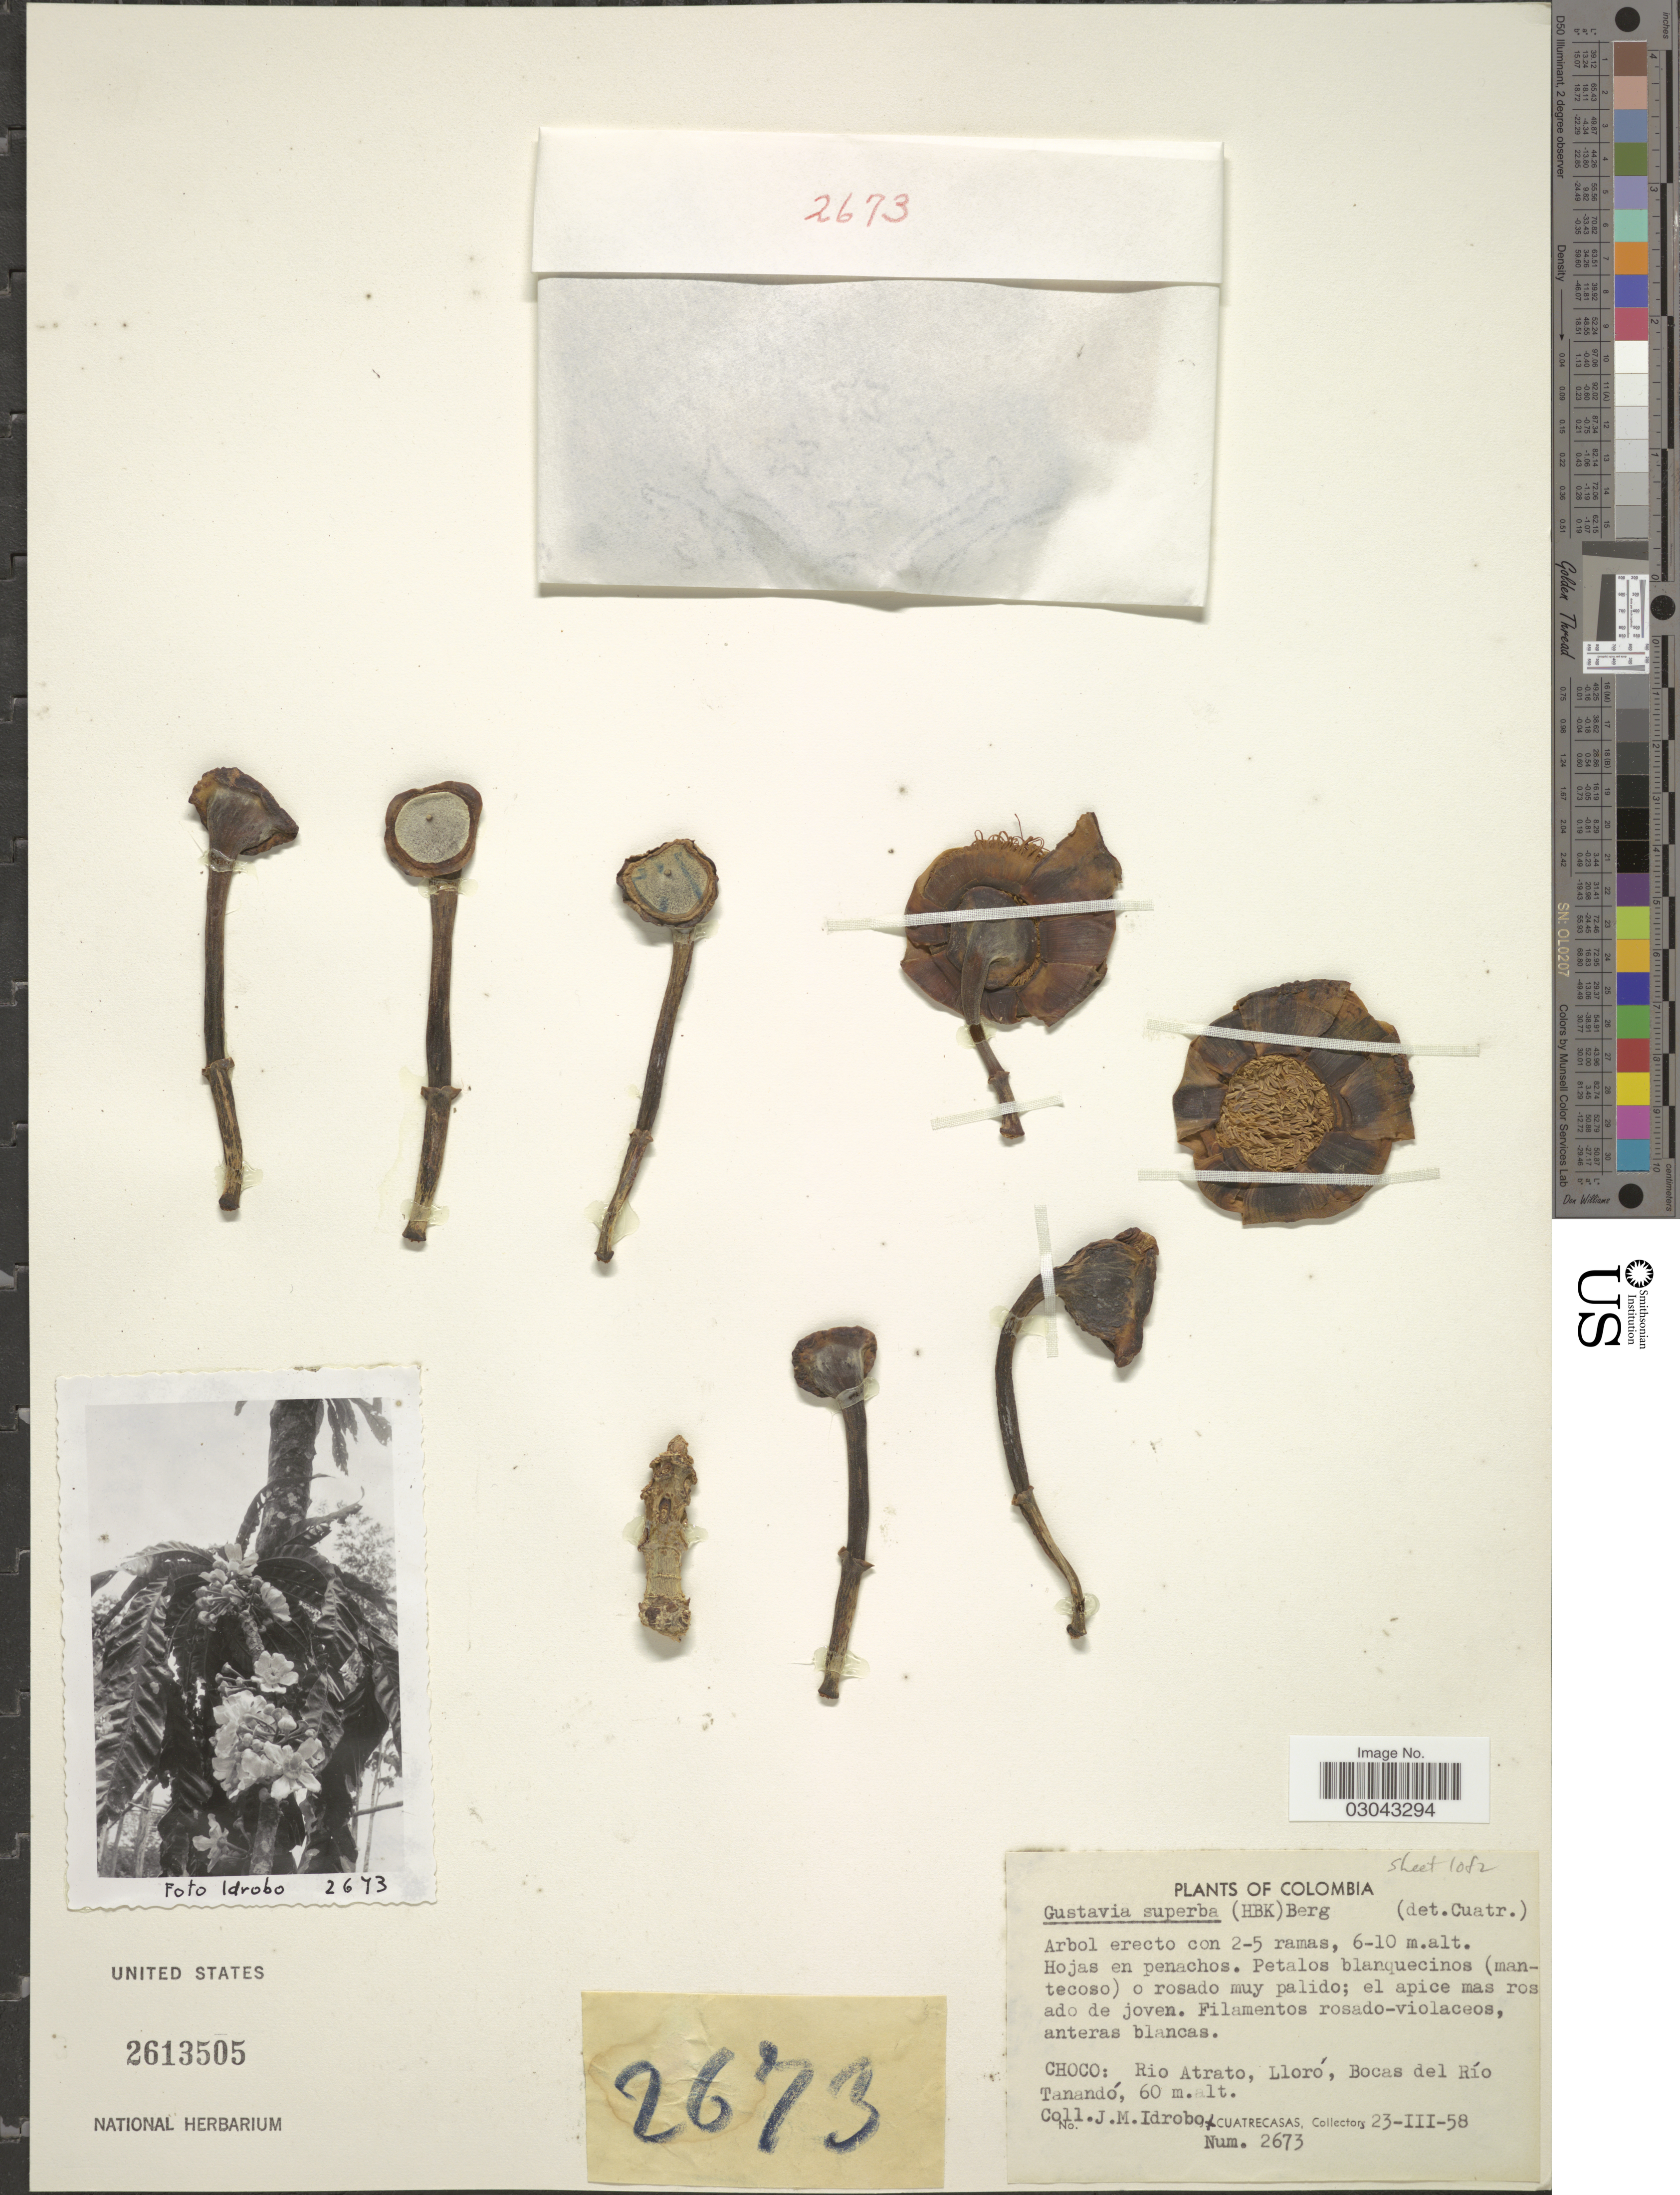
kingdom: Plantae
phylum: Tracheophyta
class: Magnoliopsida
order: Ericales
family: Lecythidaceae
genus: Gustavia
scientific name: Gustavia superba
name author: (Kunth) O. Berg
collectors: J. M. Idrobo & Cuatrecasas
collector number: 2673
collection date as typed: Transcribed d/m/y: 23/3/58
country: Colombia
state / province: Chocó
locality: Choco: Rio Atrato, Lloró, Bocas del Río Tanandó.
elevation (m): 60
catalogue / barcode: US 2613505